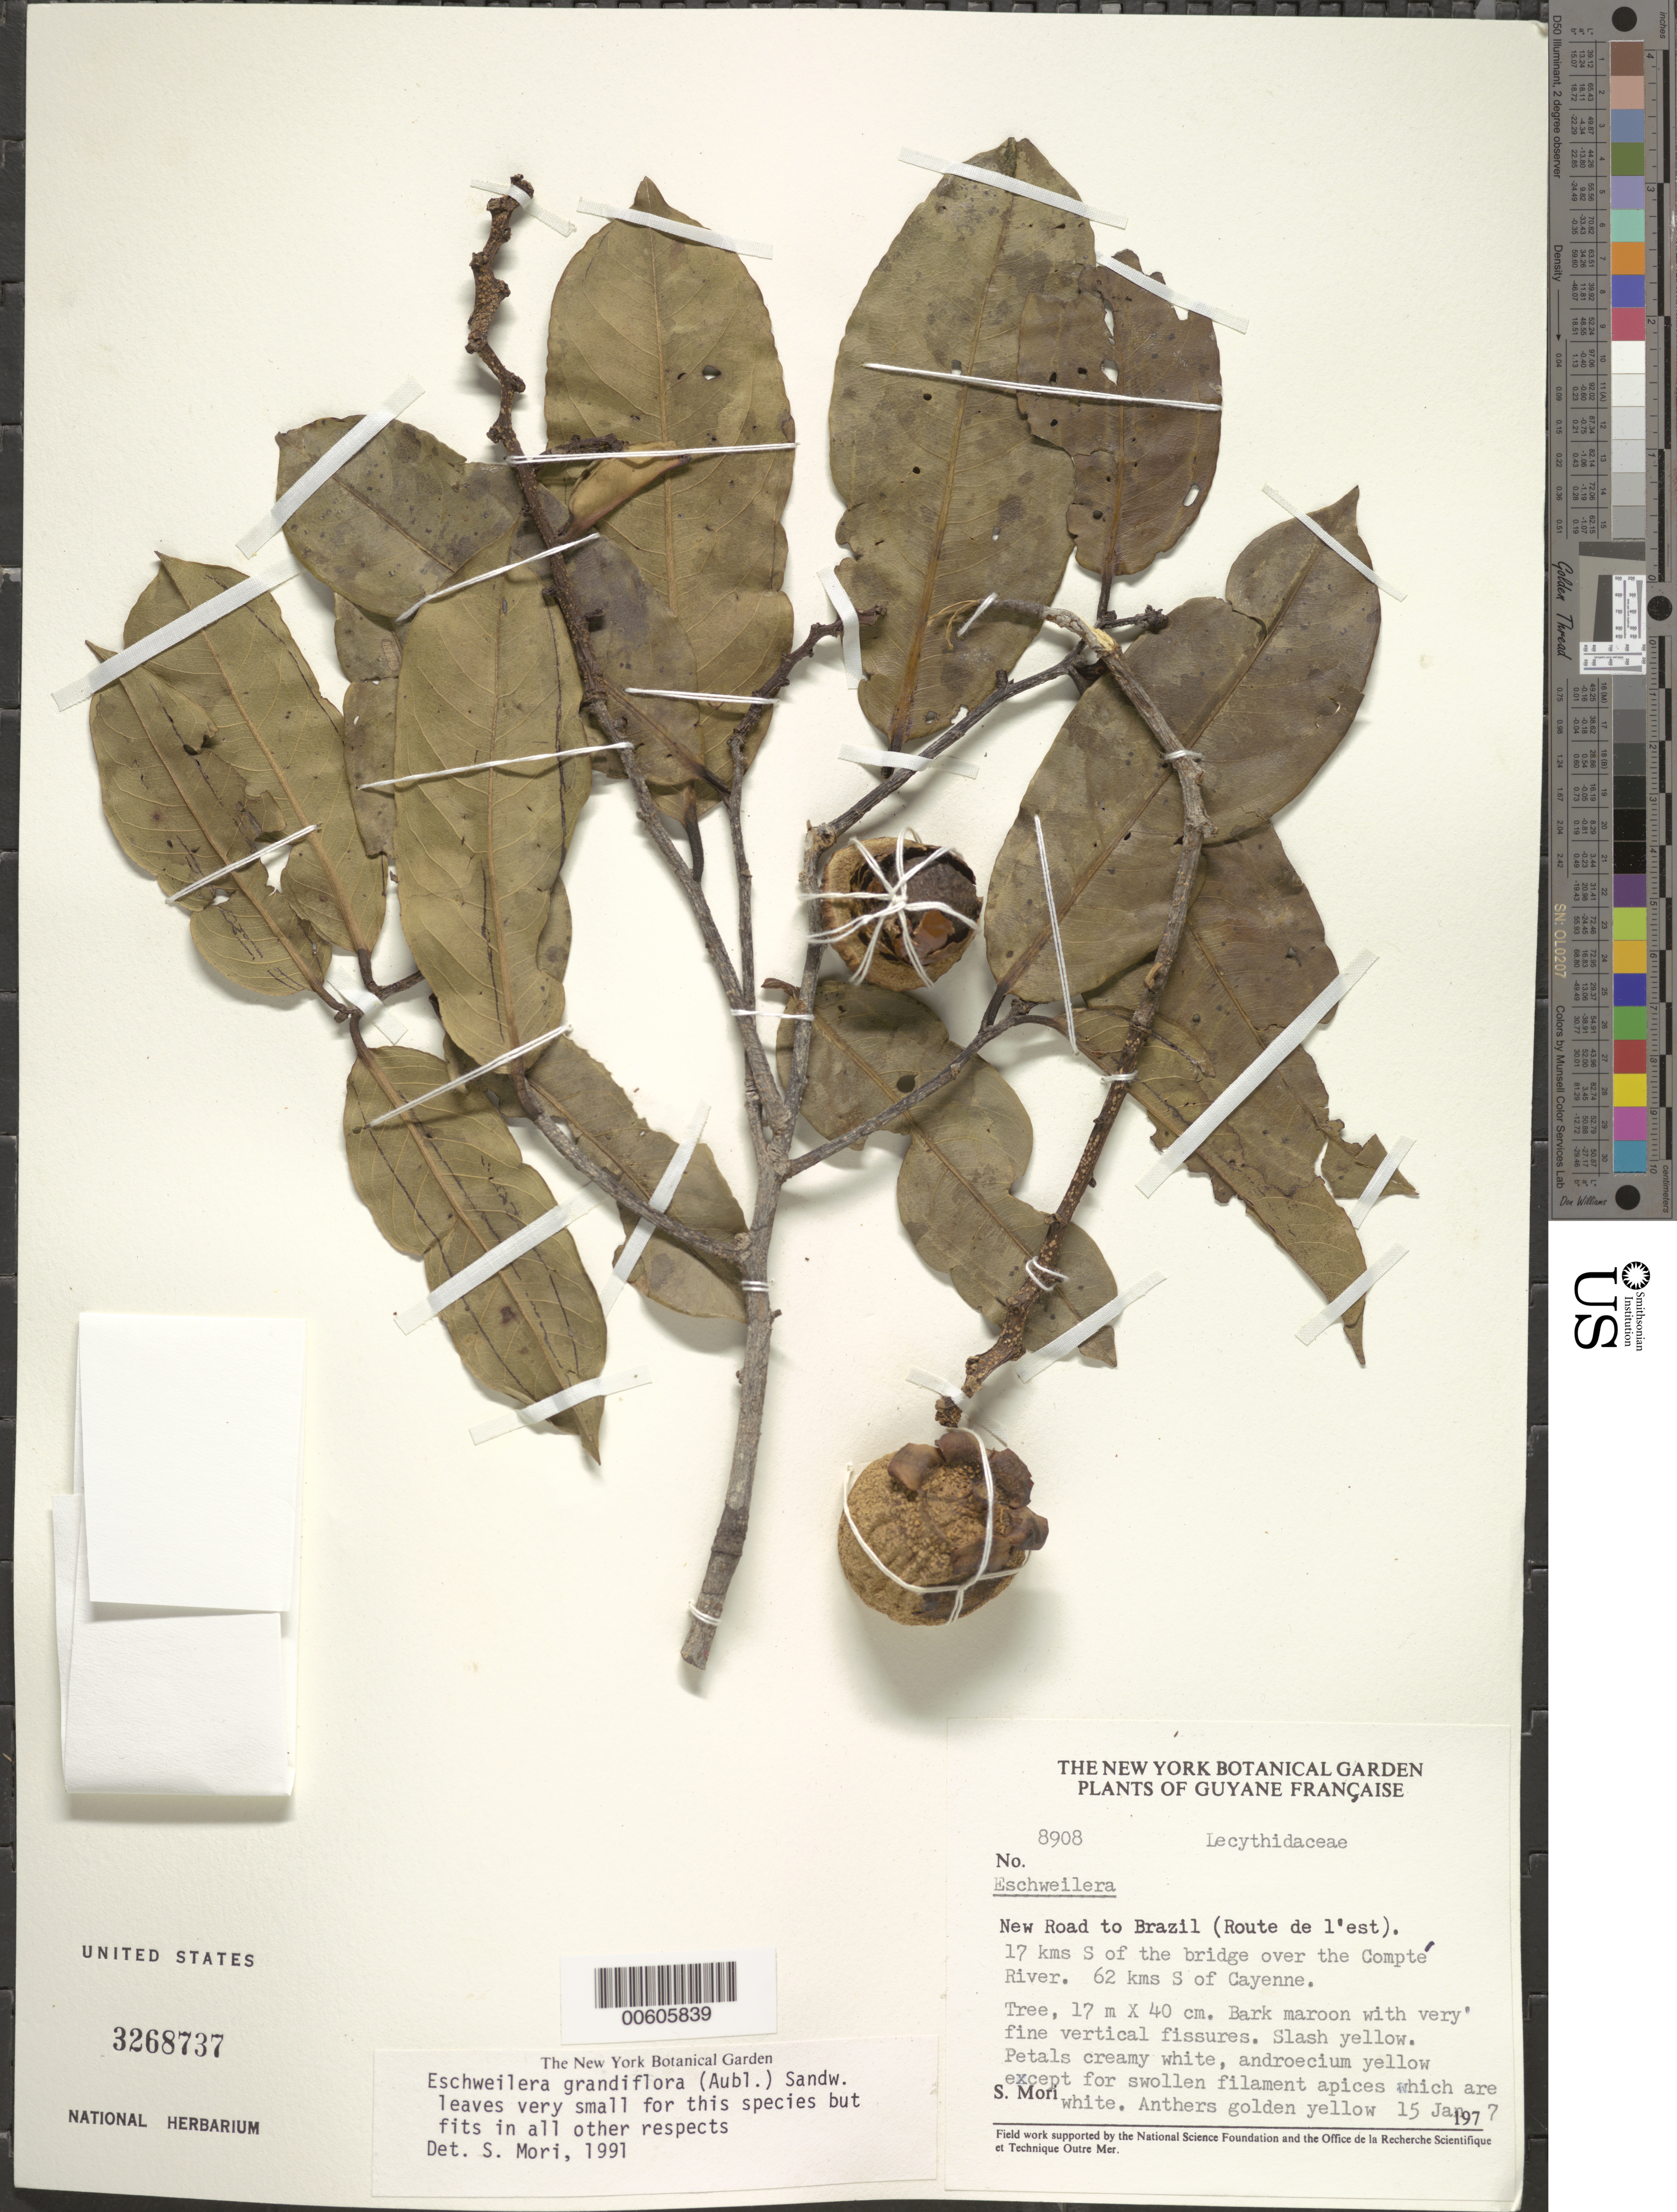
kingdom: Plantae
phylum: Tracheophyta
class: Magnoliopsida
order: Ericales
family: Lecythidaceae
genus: Eschweilera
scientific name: Eschweilera grandiflora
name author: (Aubl.) Sandwith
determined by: Mori, Scott A.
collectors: S. Mori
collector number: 8908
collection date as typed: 15-Jan-77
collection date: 1977-01-15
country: French Guiana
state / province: Cayenne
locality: Cayenne, 62 km S of on new Road to Brazil, 17 km south of the bridge over the Comté River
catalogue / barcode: US 3268737